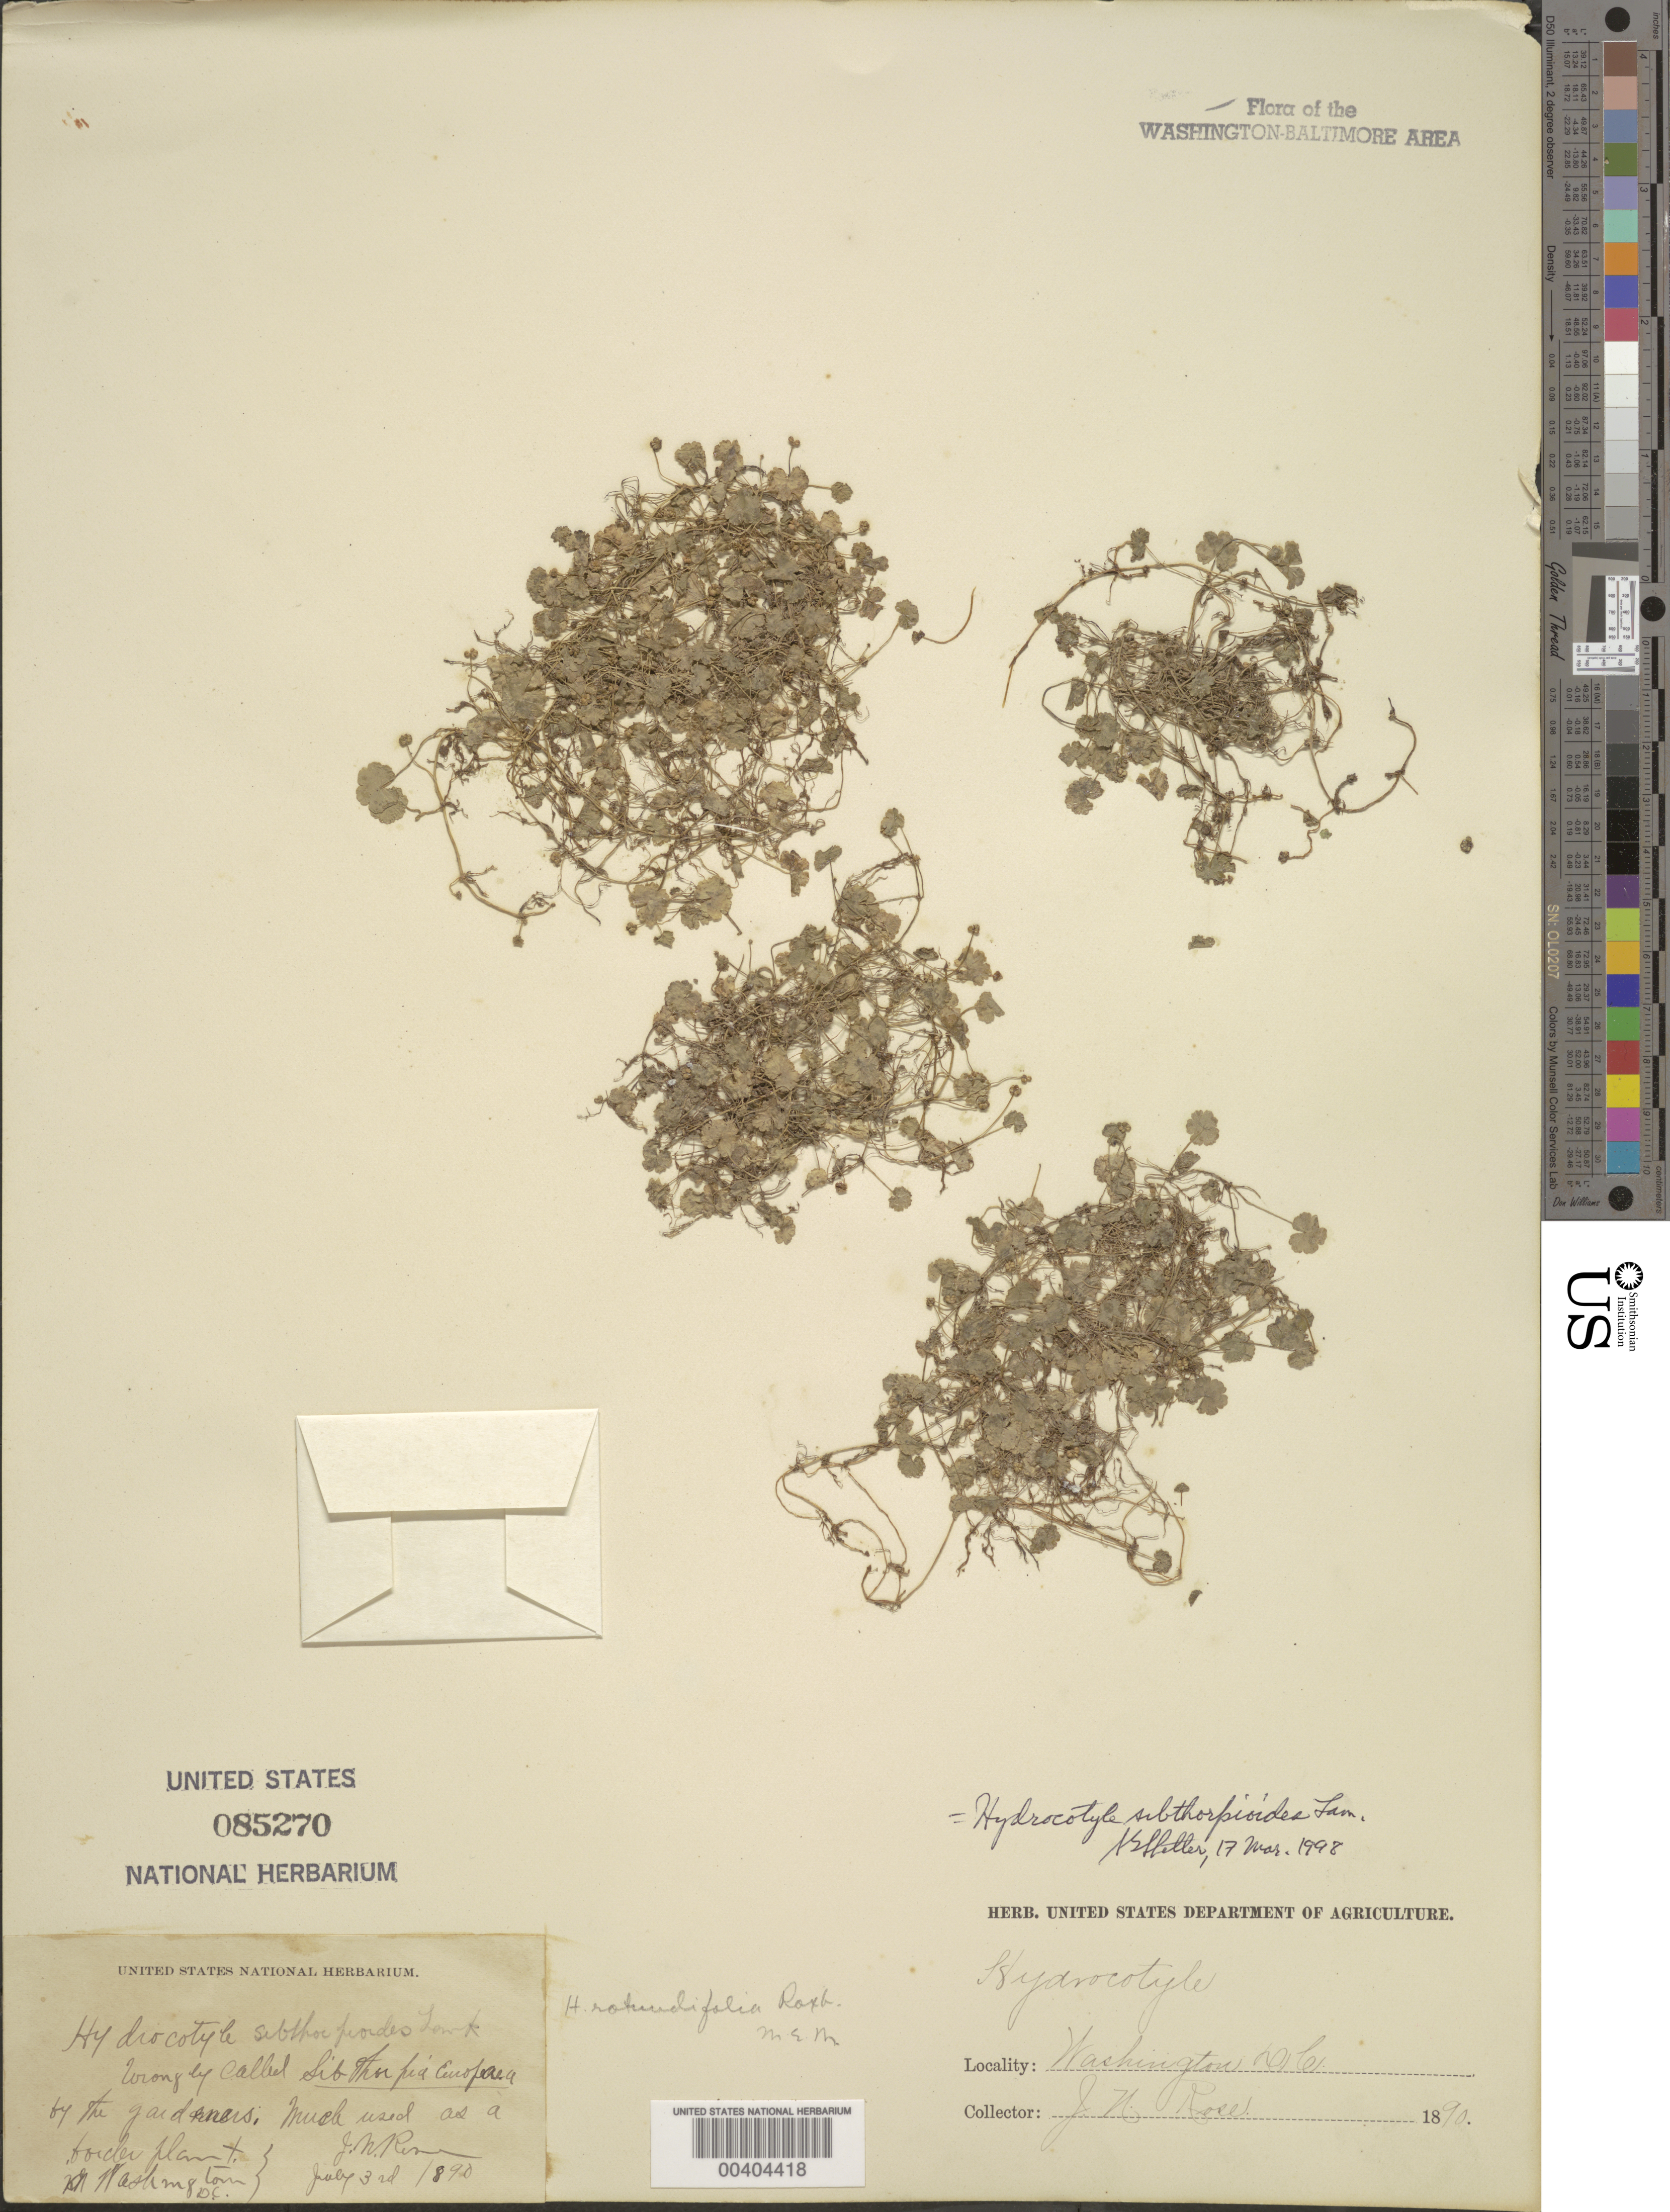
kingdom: Plantae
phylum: Tracheophyta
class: Magnoliopsida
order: Apiales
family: Araliaceae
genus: Hydrocotyle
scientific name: Hydrocotyle sibthorpioides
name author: Lam.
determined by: M.E.M.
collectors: J. N. Rose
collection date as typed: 03 Jul 1890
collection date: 1890-07-03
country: United States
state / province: District of Columbia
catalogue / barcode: US 85270